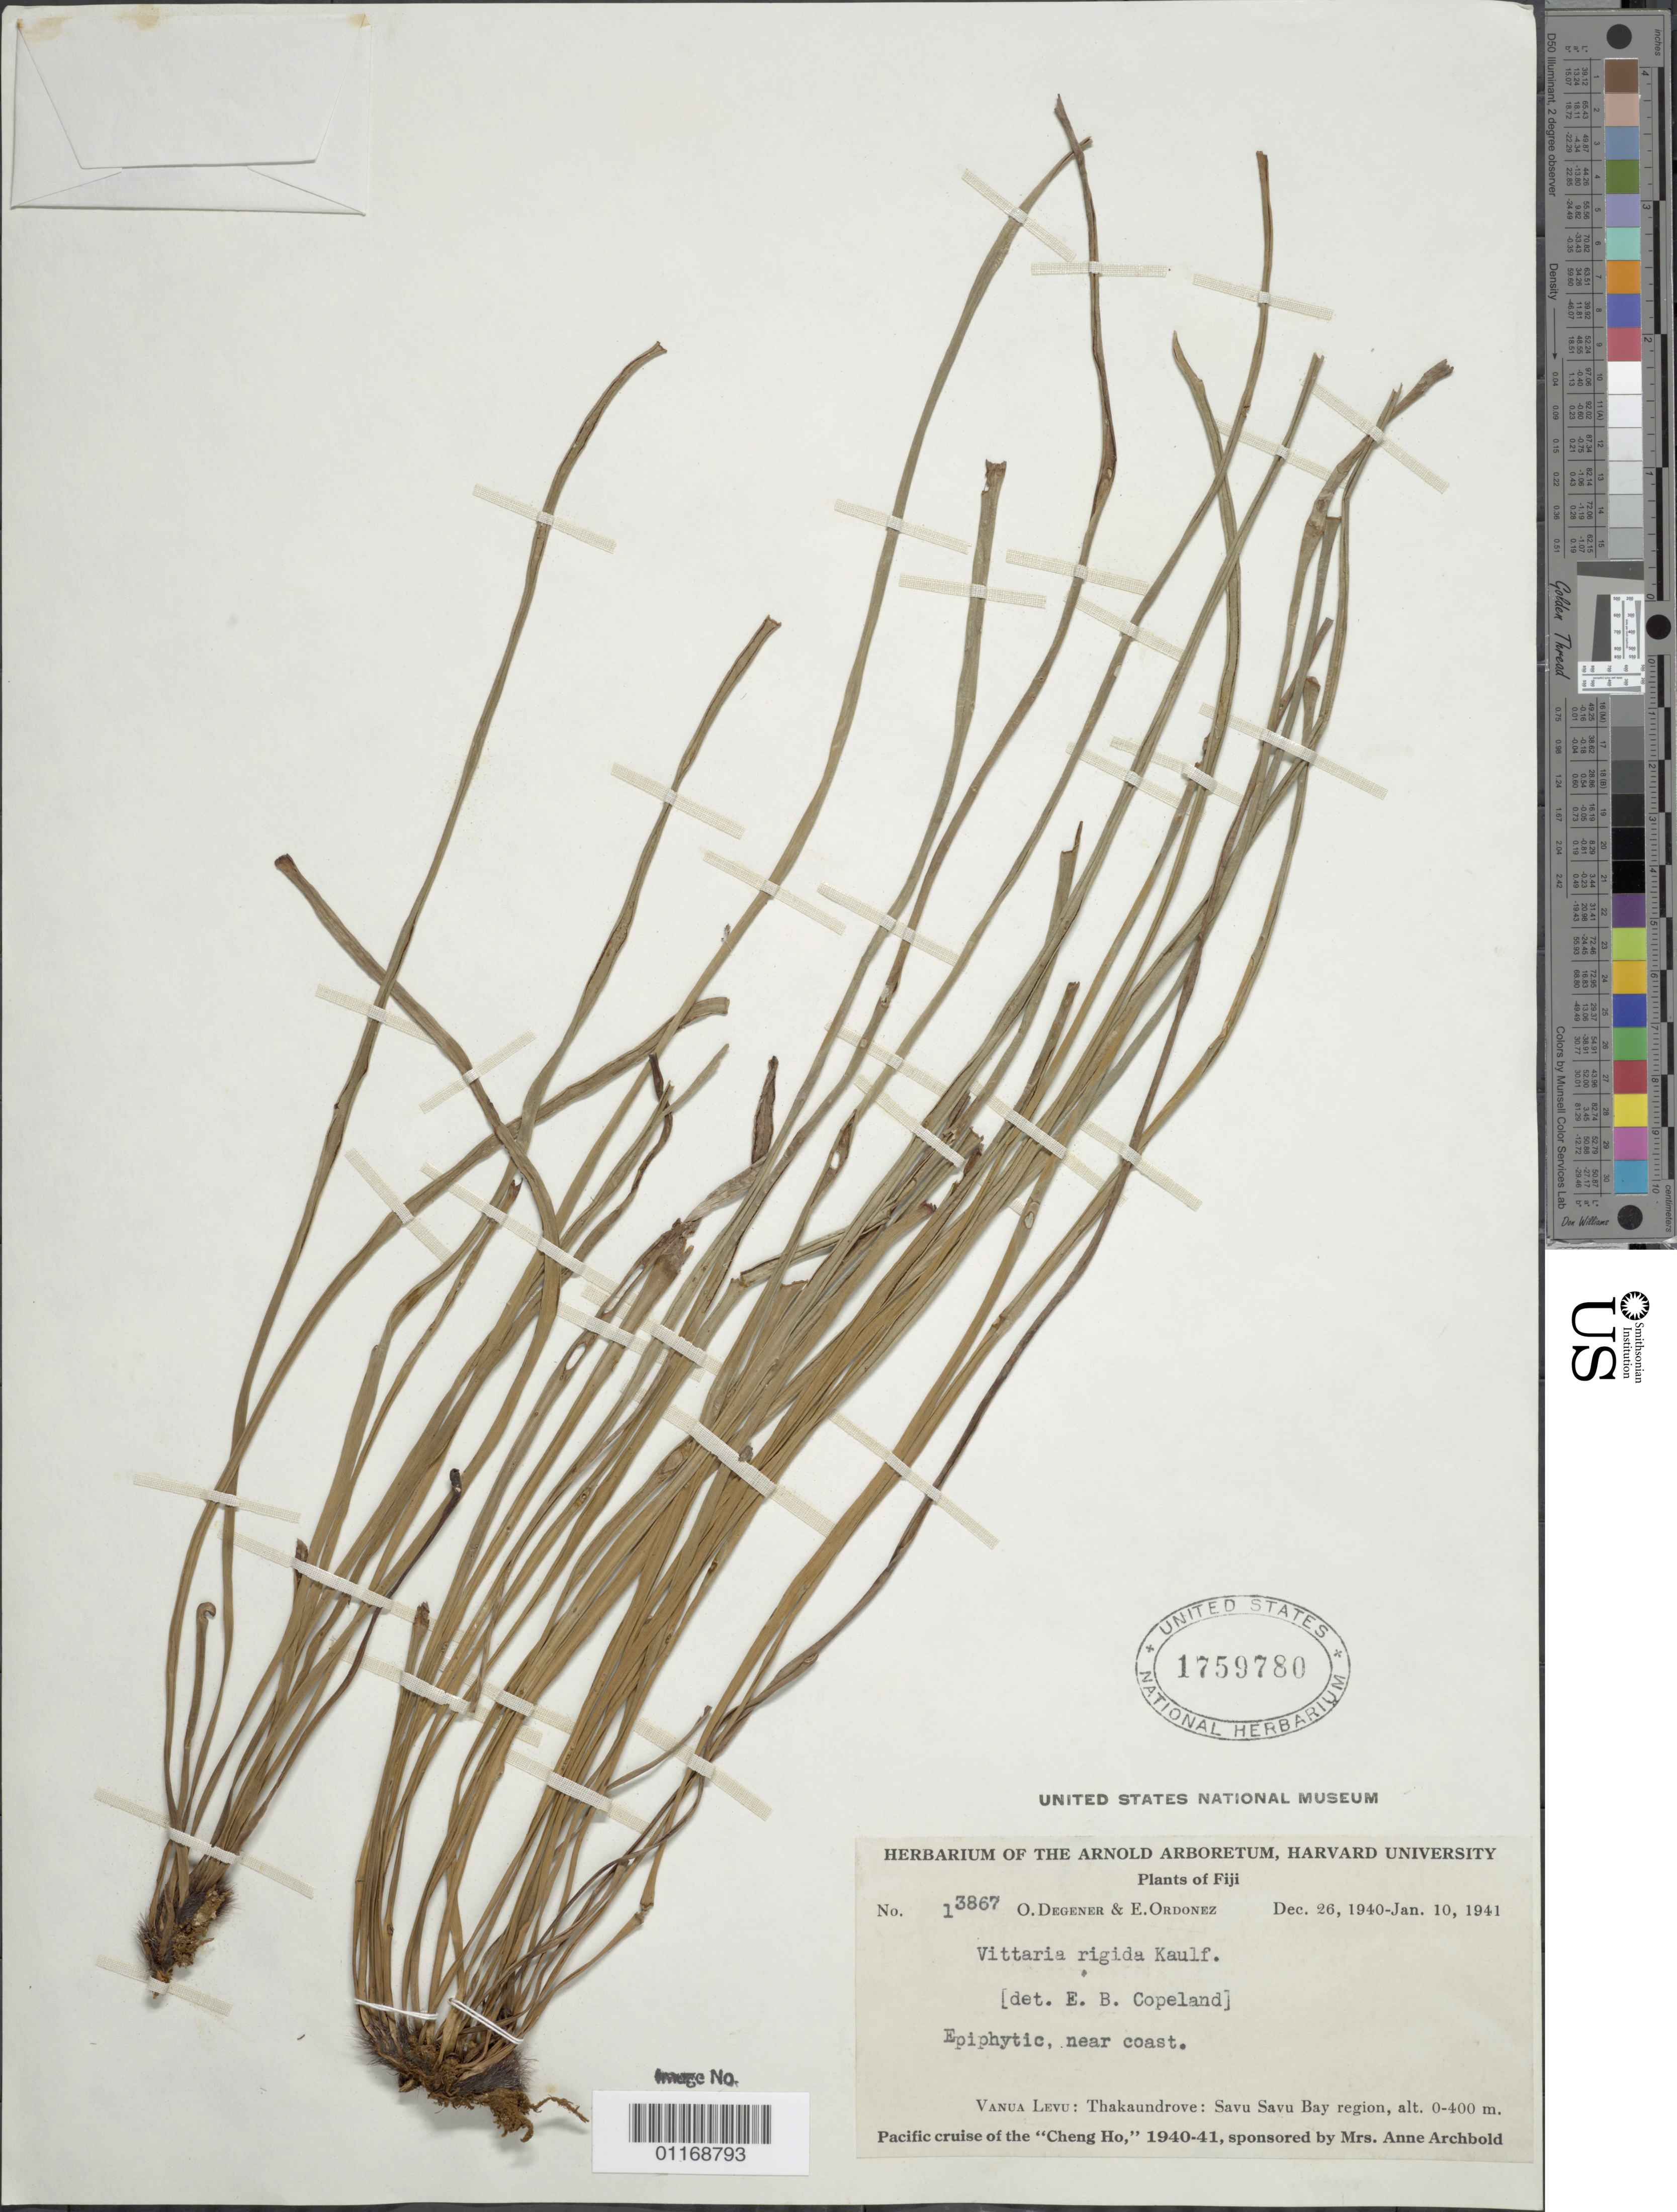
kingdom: Plantae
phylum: Tracheophyta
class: Polypodiopsida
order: Polypodiales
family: Pteridaceae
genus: Haplopteris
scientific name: Haplopteris elongata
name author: (Sw.) Crane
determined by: Wagner, W. L., (BOT), Smithsonian Institution - National Museum of Natural History (UNITED STATES)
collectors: O. Degener & E. Ordonez.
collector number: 13867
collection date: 1940-12-26/1941-01-10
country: Fiji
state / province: Thakaundrove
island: Vanua Levu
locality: Savu savu Bay region, Vatunivuamonde Mt.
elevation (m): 0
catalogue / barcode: US 1759780